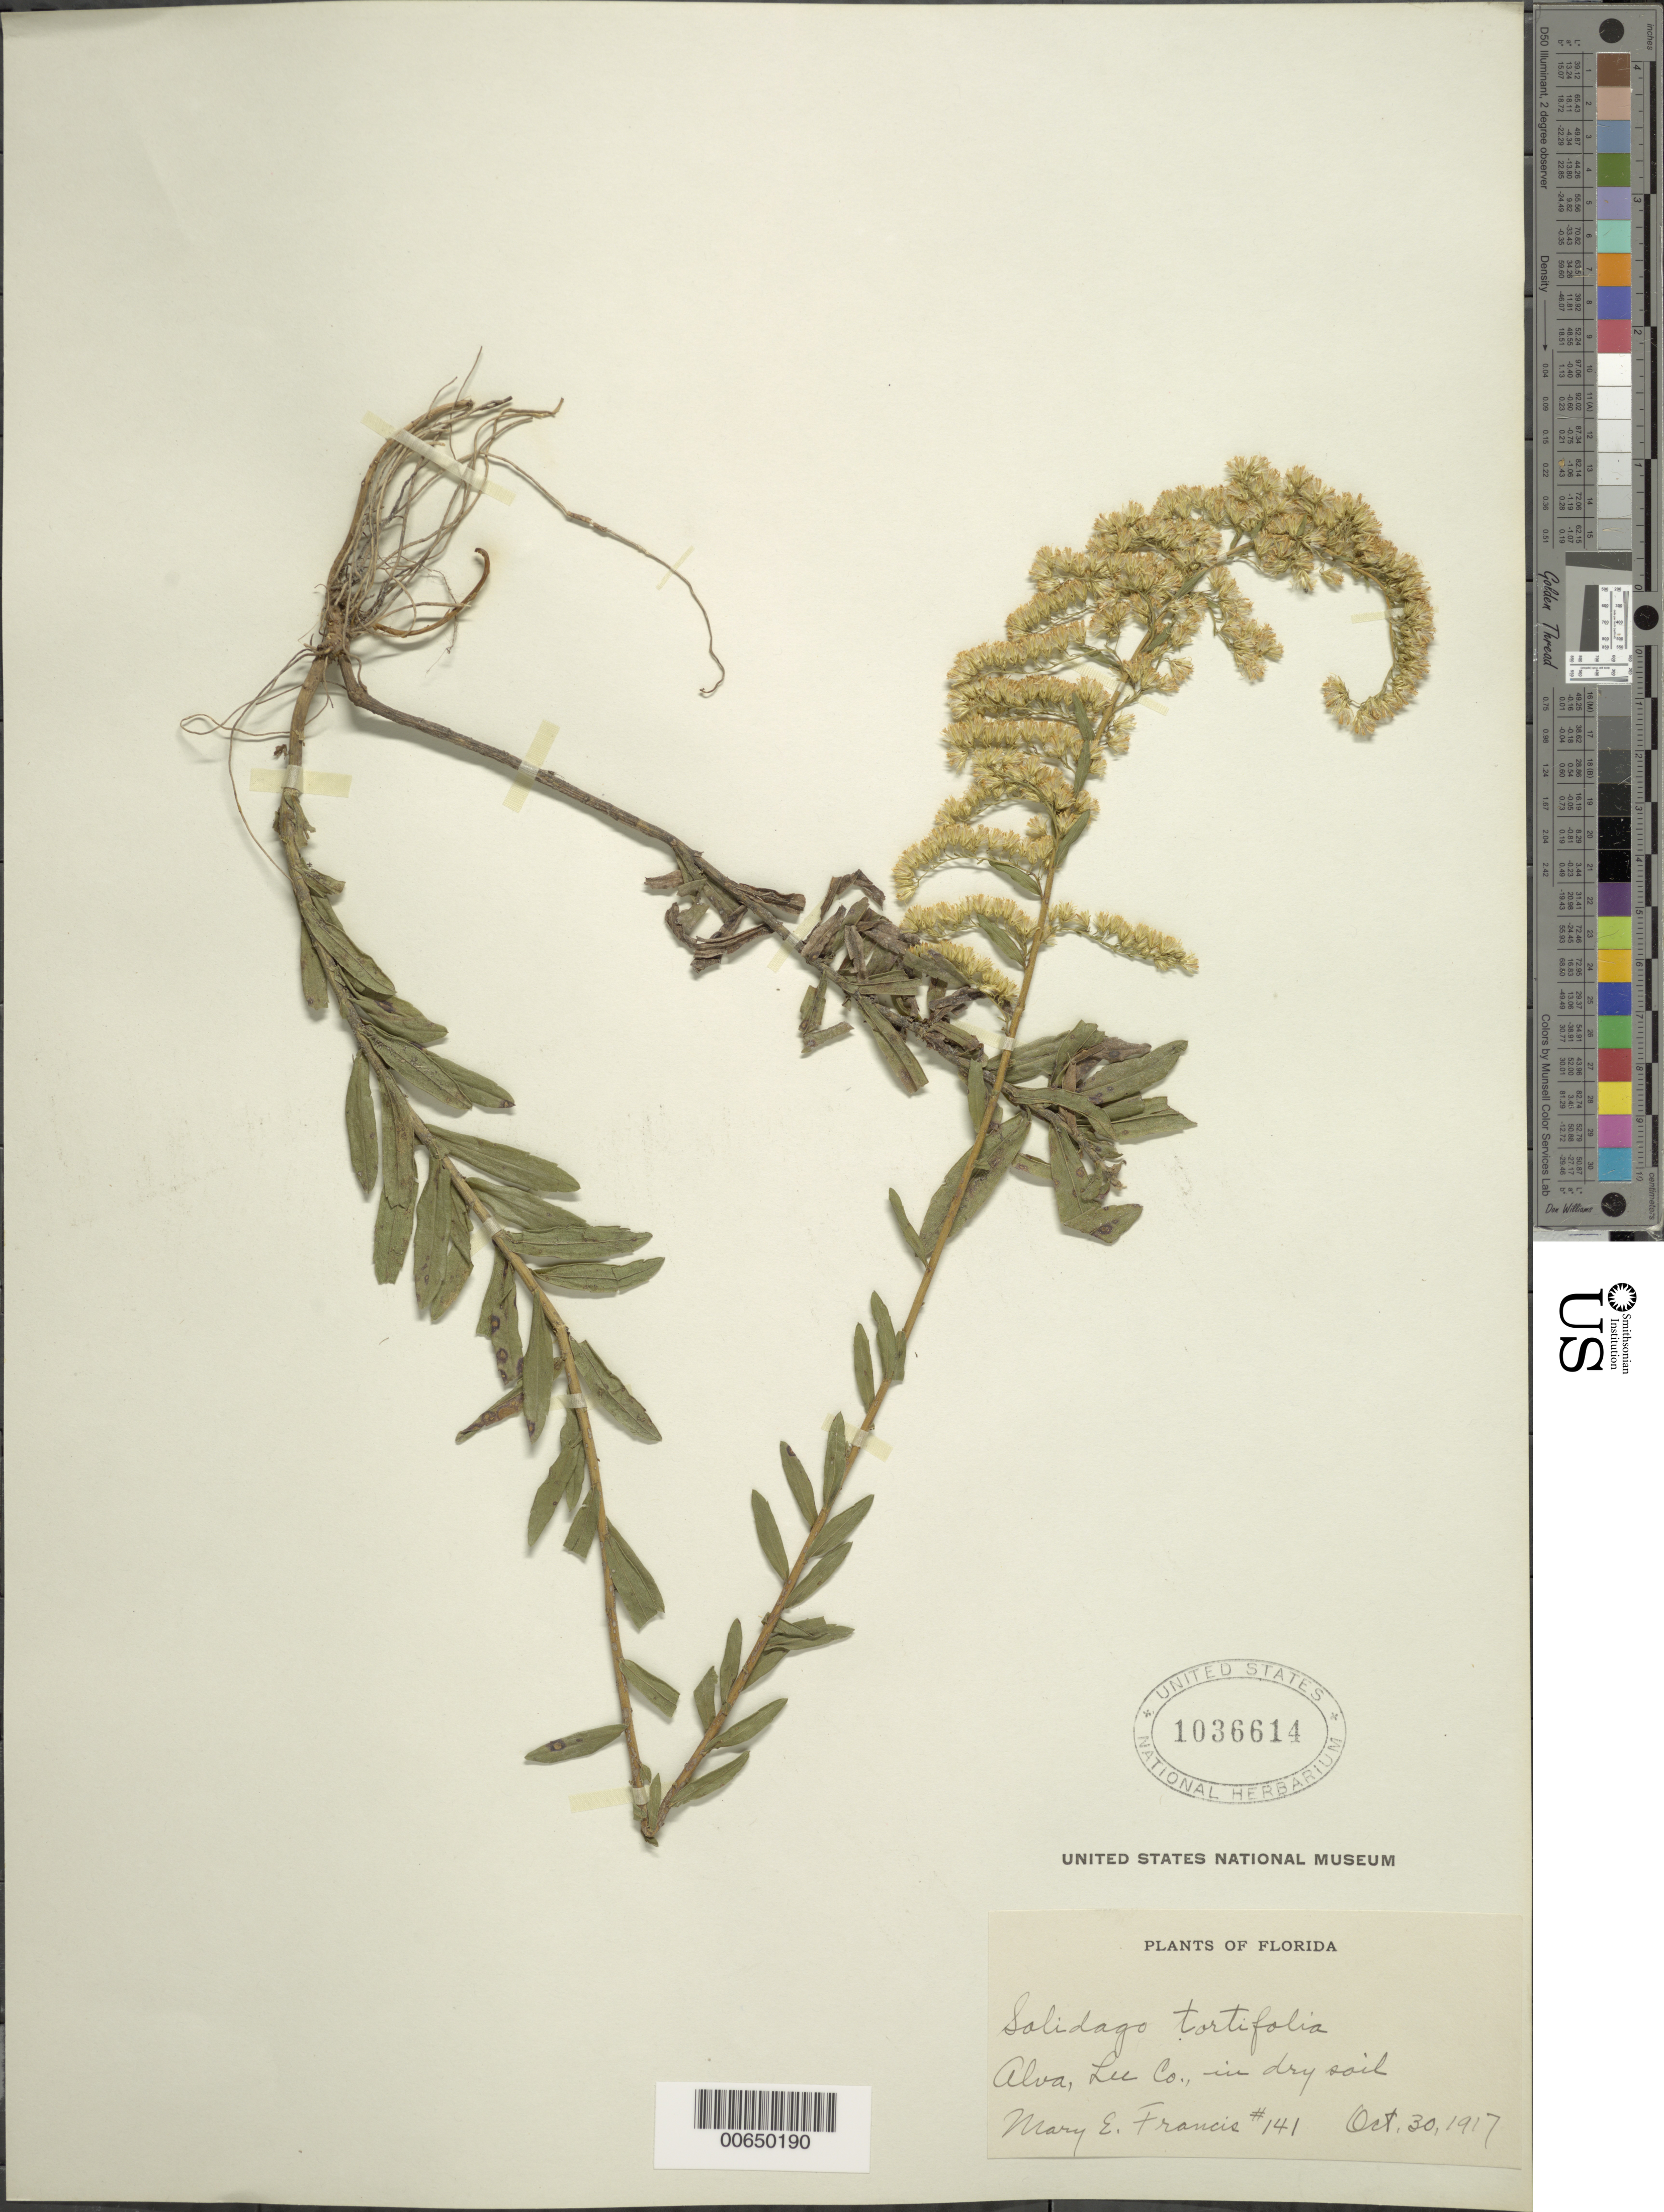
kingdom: Plantae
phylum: Tracheophyta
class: Magnoliopsida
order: Asterales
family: Asteraceae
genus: Solidago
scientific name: Solidago tortifolia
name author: Elliott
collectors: M. E. Francis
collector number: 141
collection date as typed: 30 Oct 1917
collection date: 1917-10-30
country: United States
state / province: Florida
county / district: Lee County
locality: Alva.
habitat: In dry soil.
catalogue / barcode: US 1036614